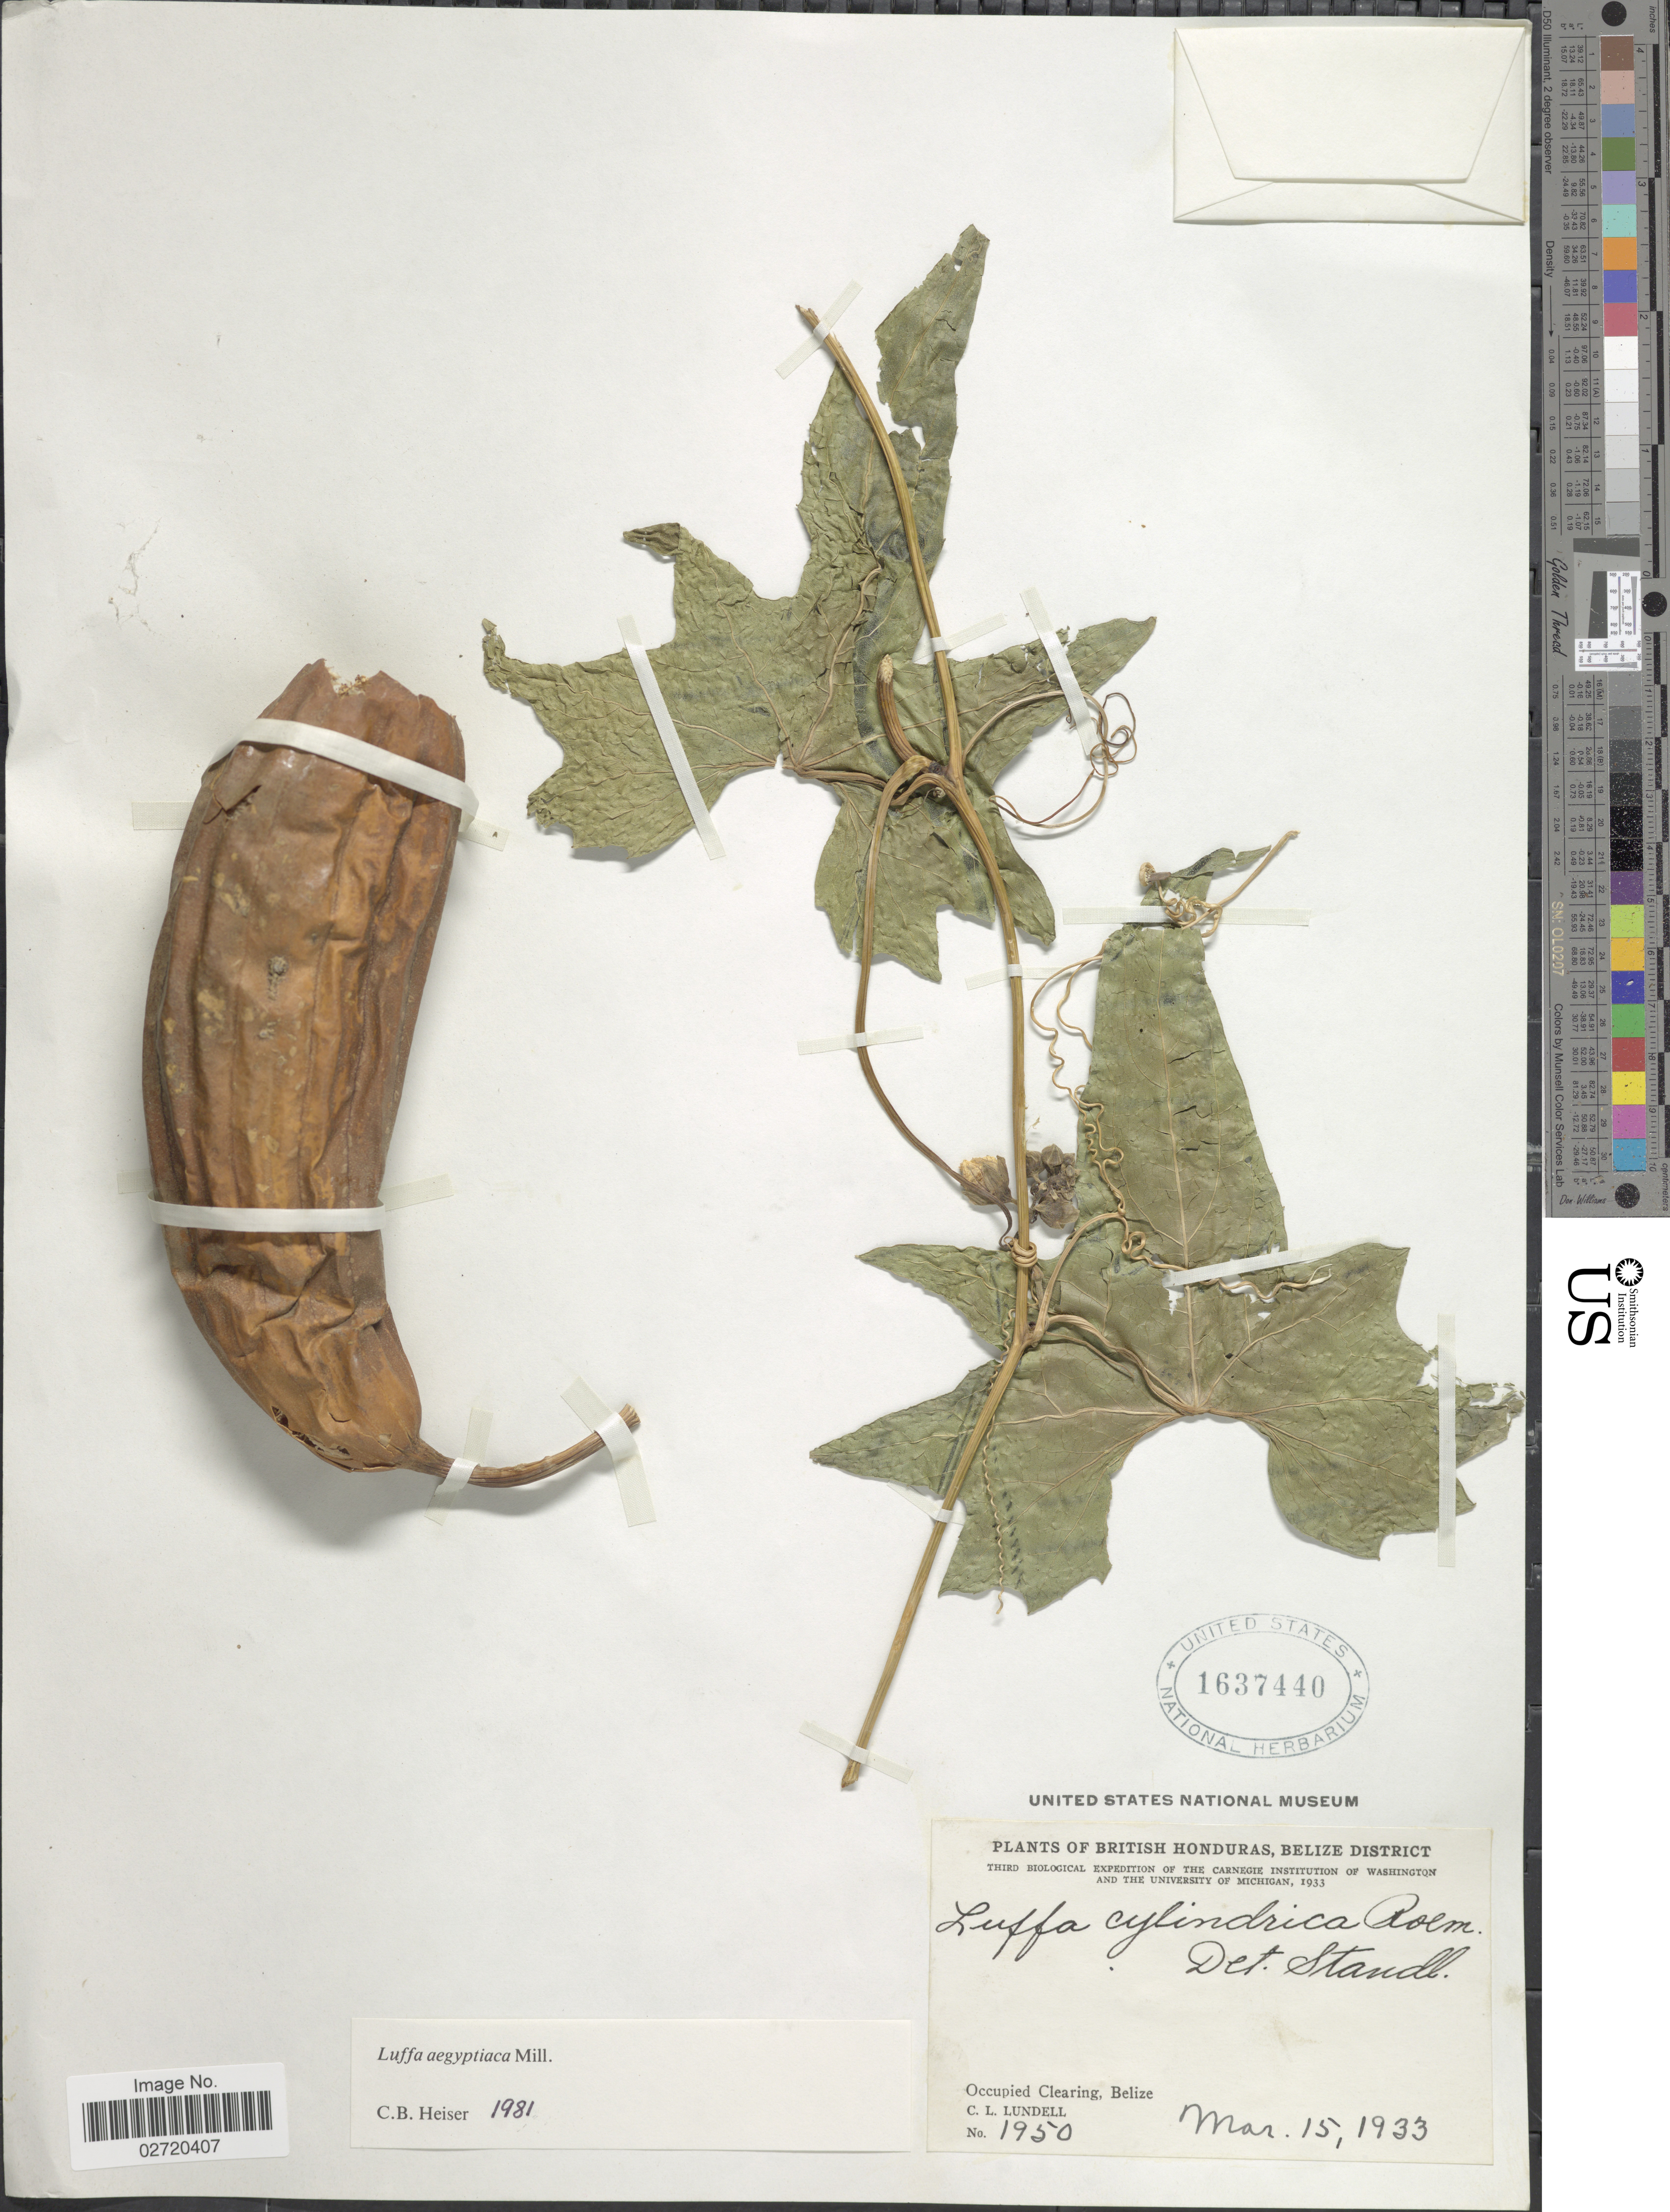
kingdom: Plantae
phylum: Tracheophyta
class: Magnoliopsida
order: Cucurbitales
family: Cucurbitaceae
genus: Luffa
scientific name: Luffa aegyptiaca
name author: Mill.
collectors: C. L. Lundell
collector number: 1950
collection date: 1933-03-15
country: Belize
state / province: Belize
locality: Occupied Clearing, Belize, Britosh Honduras, Belize District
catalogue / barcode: US 1637440